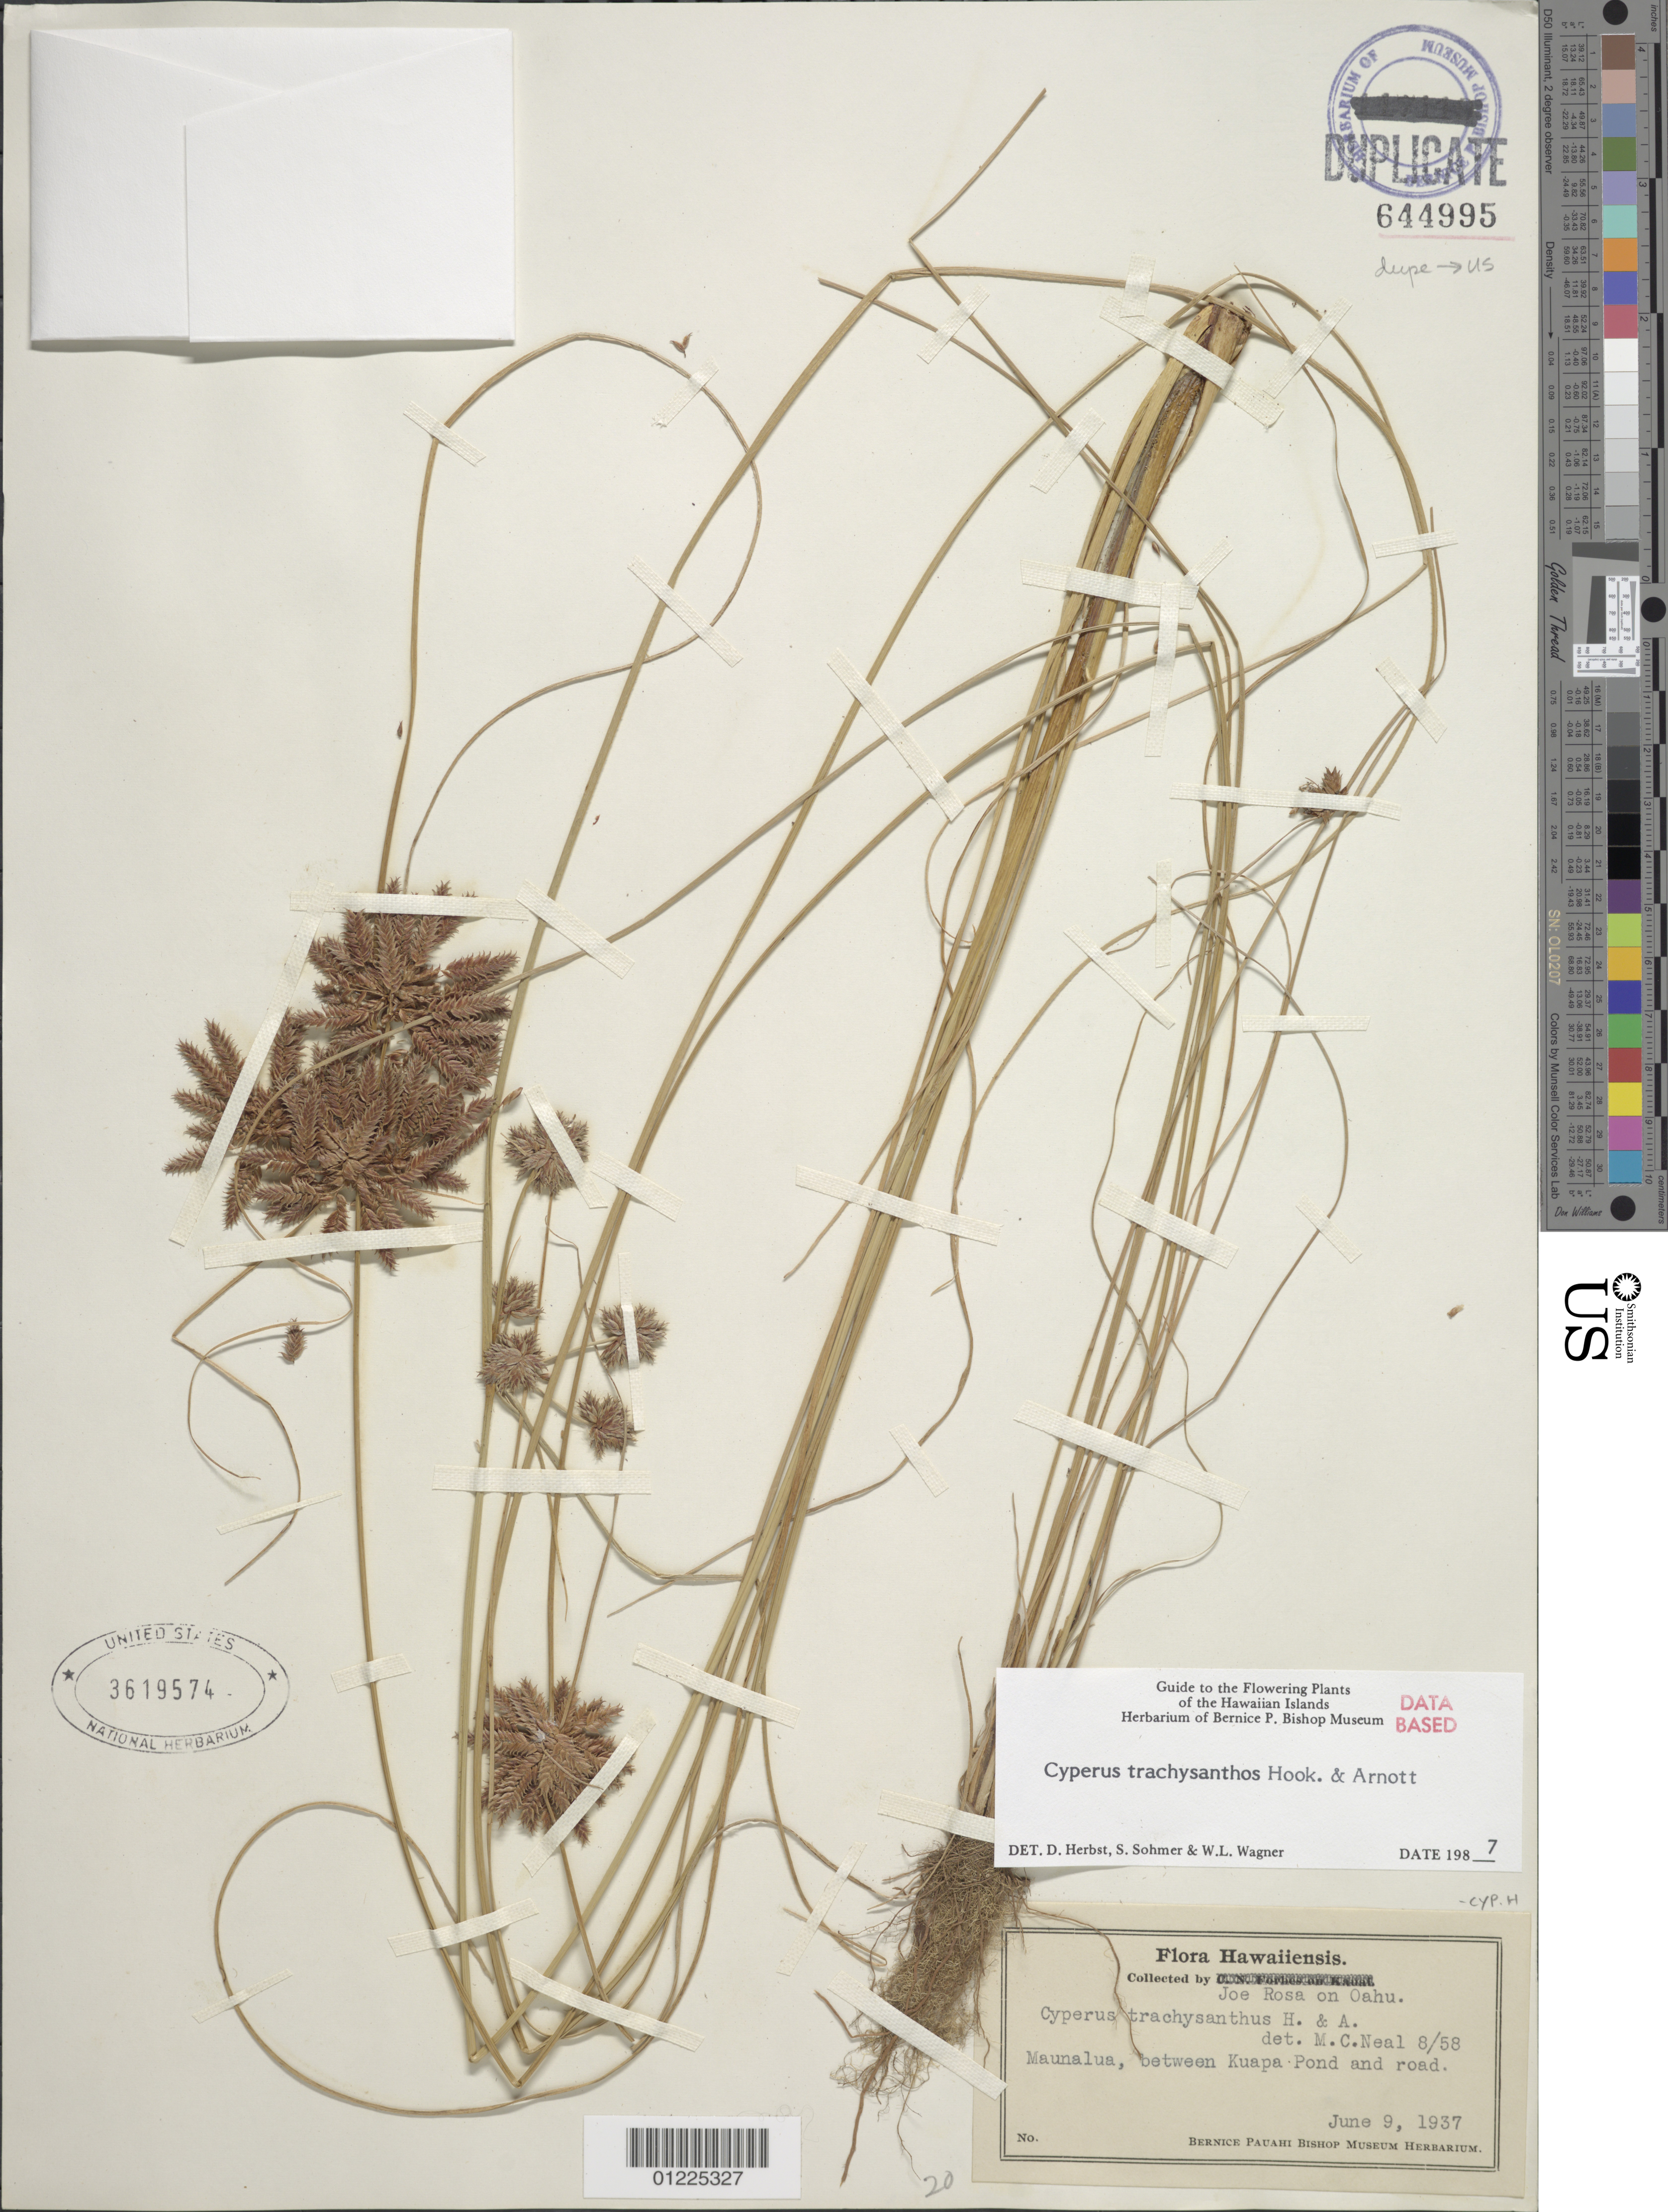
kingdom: Plantae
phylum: Tracheophyta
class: Liliopsida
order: Poales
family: Cyperaceae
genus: Cyperus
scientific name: Cyperus trachysanthos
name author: Hook. & Arn.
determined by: Herbst, D. R.; Sohmer, S. H.; Wagner, W. L.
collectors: J. Rosa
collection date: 1937-06-09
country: United States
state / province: Hawaii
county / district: Honolulu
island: Oahu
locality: Maunalua, between Kuapa Pond and road.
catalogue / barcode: US 3619574